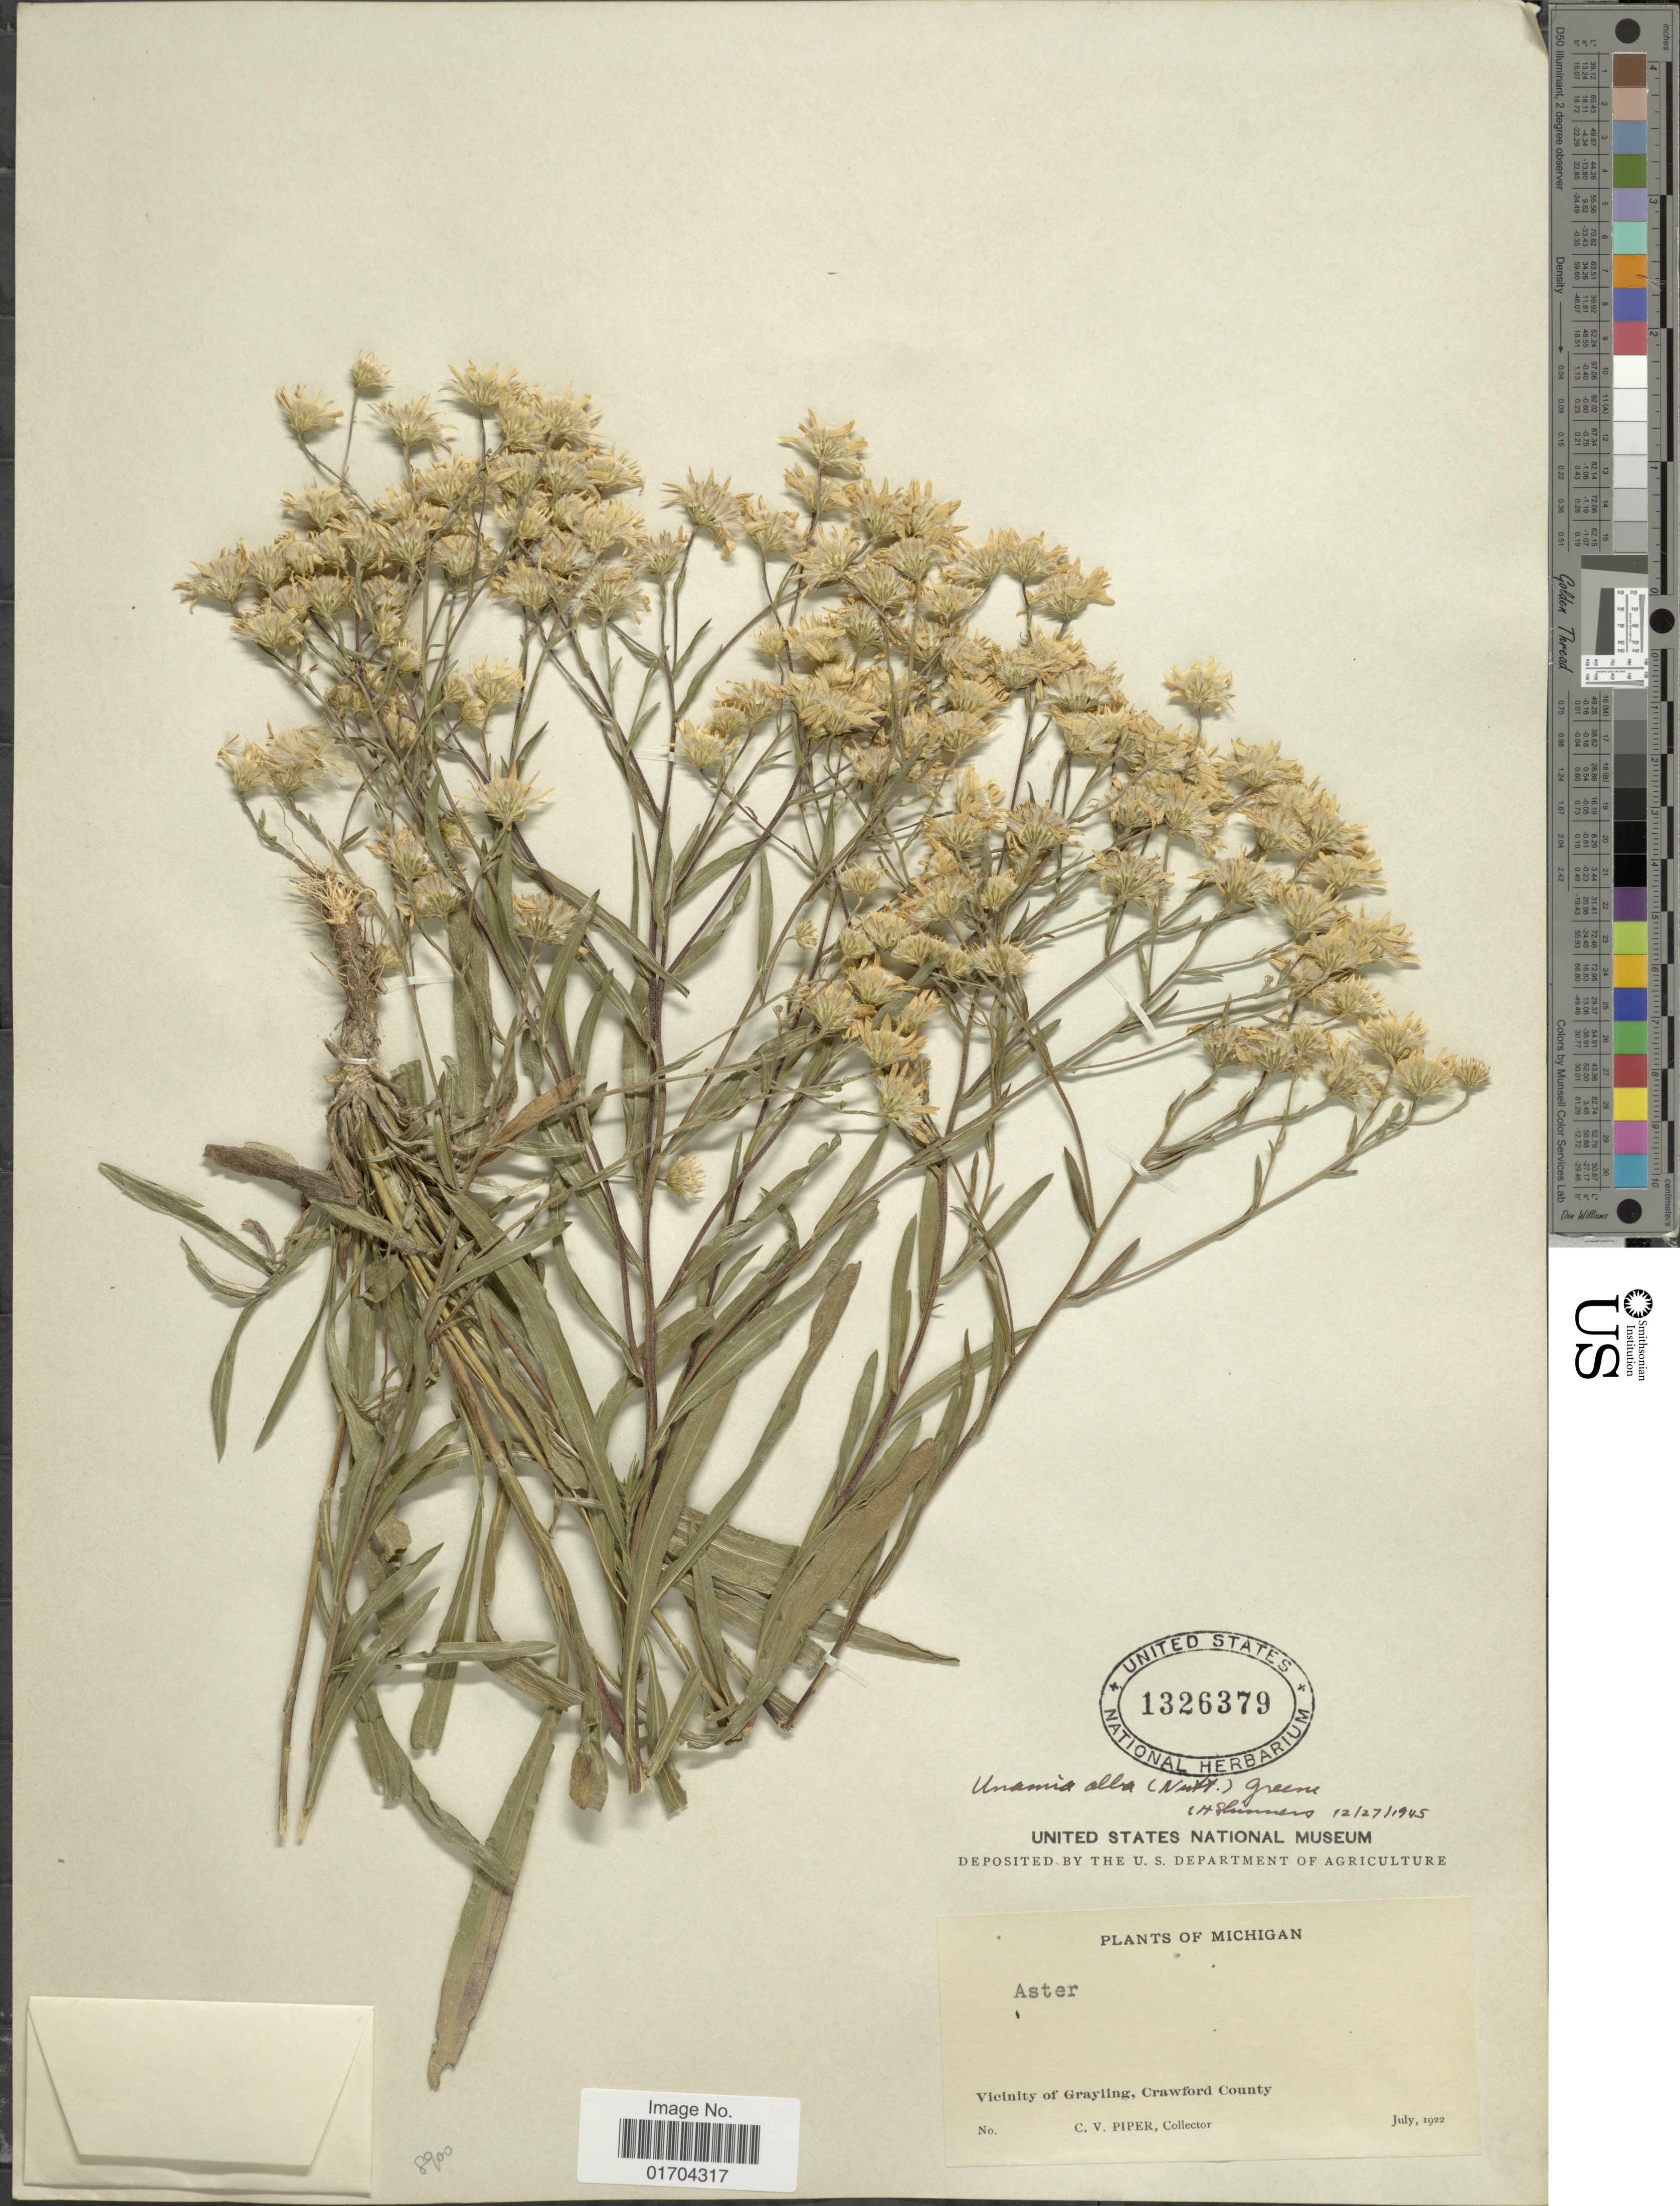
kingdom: Plantae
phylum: Tracheophyta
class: Magnoliopsida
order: Asterales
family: Asteraceae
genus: Symphyotrichum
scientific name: Symphyotrichum sp.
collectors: C. V. Piper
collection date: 1922-07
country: United States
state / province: Michigan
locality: Vicinity of Grayling, Crawford County.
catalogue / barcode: US 1326379